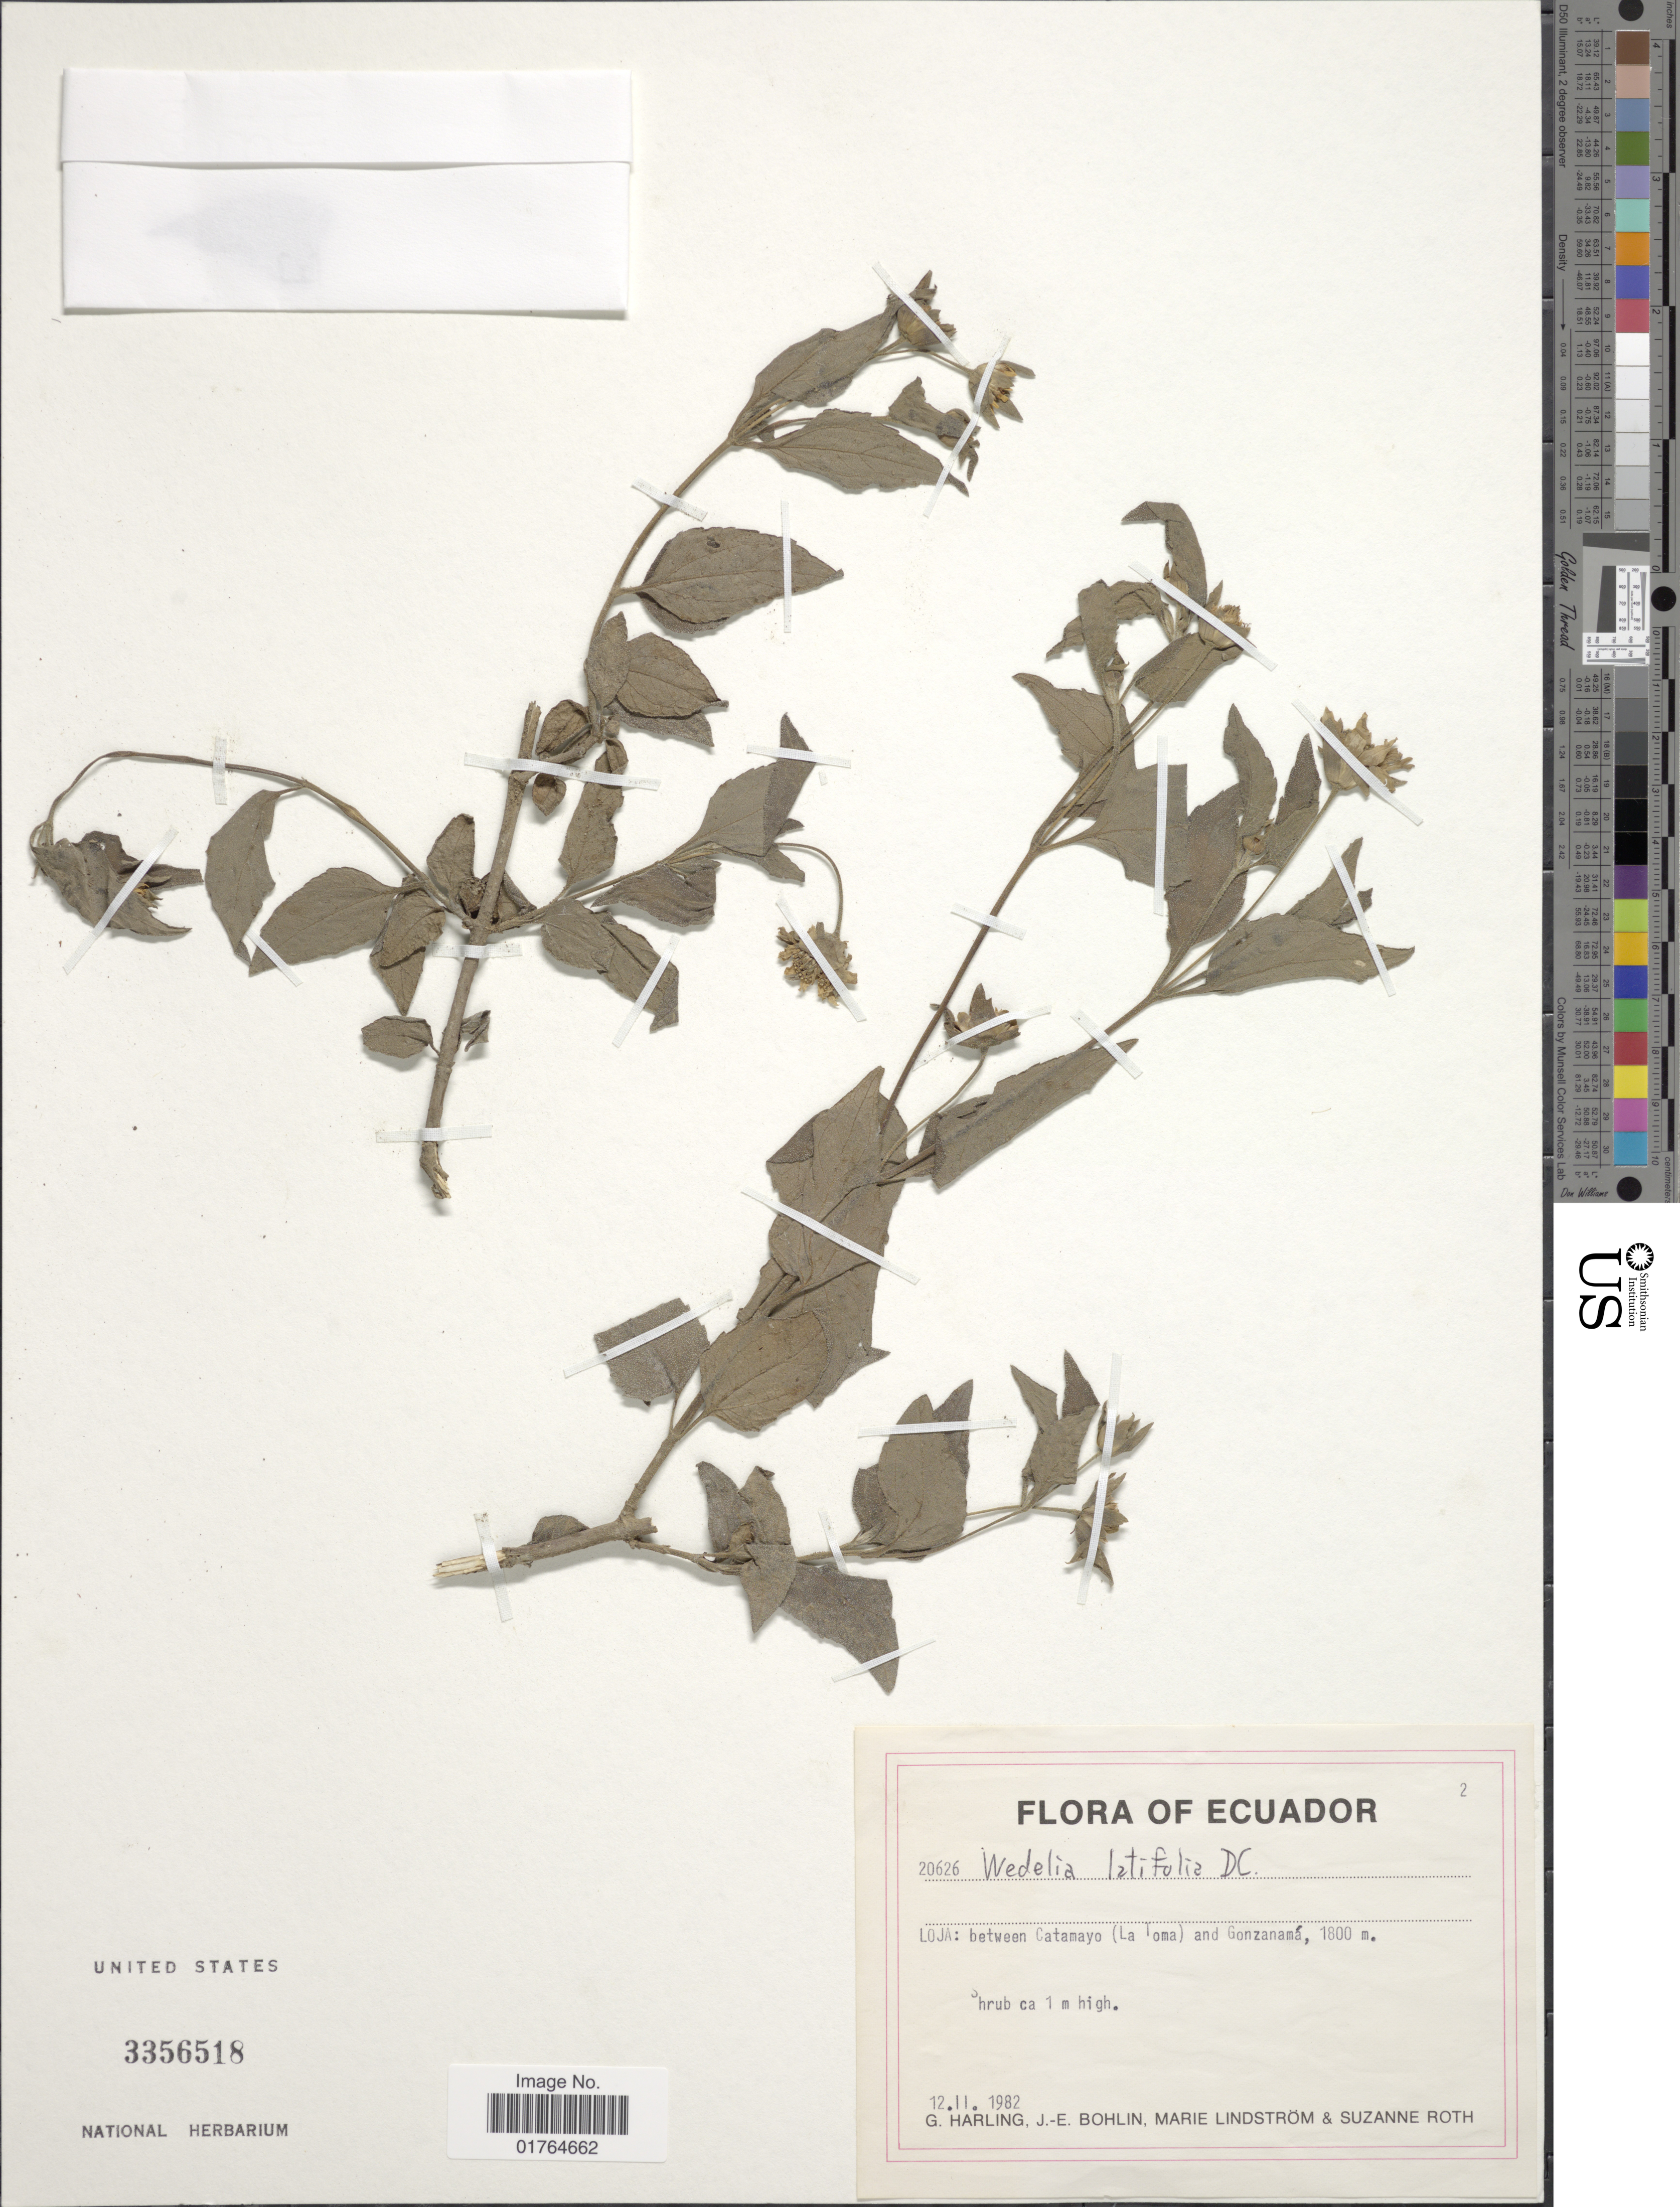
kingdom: Plantae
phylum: Tracheophyta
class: Magnoliopsida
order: Asterales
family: Asteraceae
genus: Wedelia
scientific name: Wedelia latifolia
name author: DC.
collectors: G. Harling, J. Bohlin, M. Lindström & S. Roth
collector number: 20626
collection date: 1982-02-12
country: Ecuador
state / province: Loja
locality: Between Catamayo (La Toma) and Gonzanama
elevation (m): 1800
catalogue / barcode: US 3356518